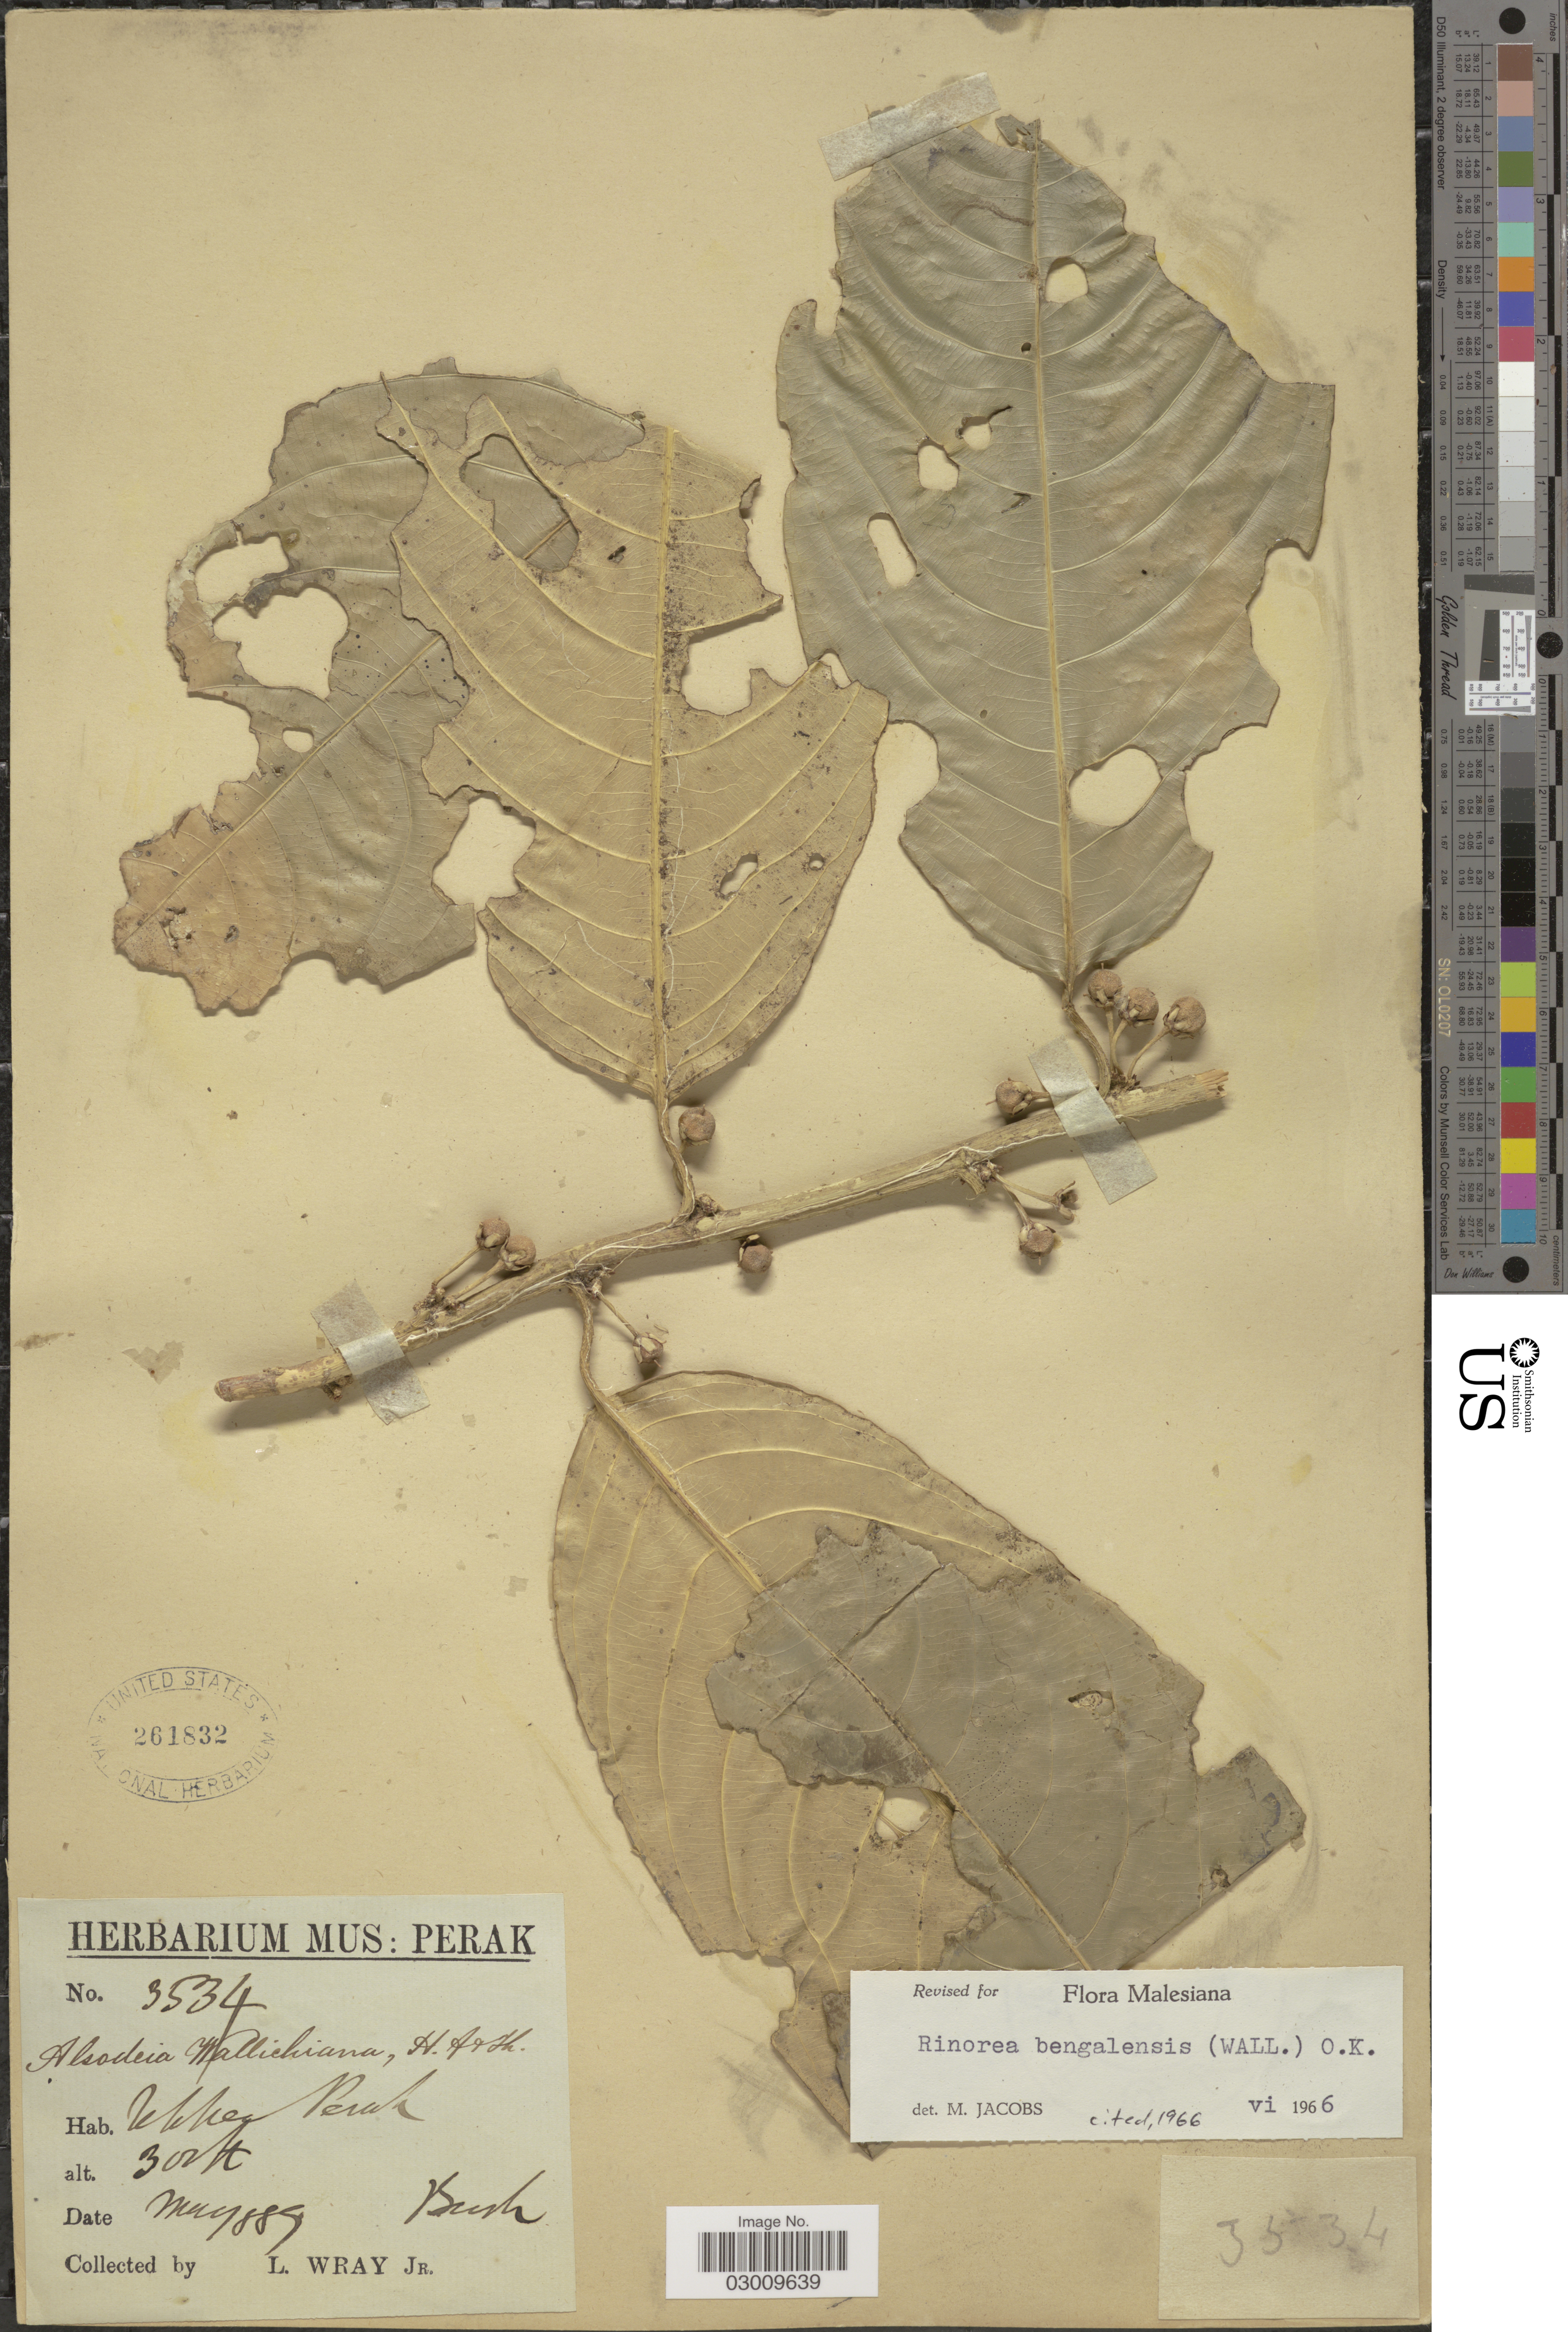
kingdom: Plantae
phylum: Tracheophyta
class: Magnoliopsida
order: Malpighiales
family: Violaceae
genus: Rinorea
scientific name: Rinorea bengalensis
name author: (Wall.) Kuntze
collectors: L. Wray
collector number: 3534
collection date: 1889-05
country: Malaysia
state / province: Perak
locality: Upper Perak.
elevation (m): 91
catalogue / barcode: US 261832